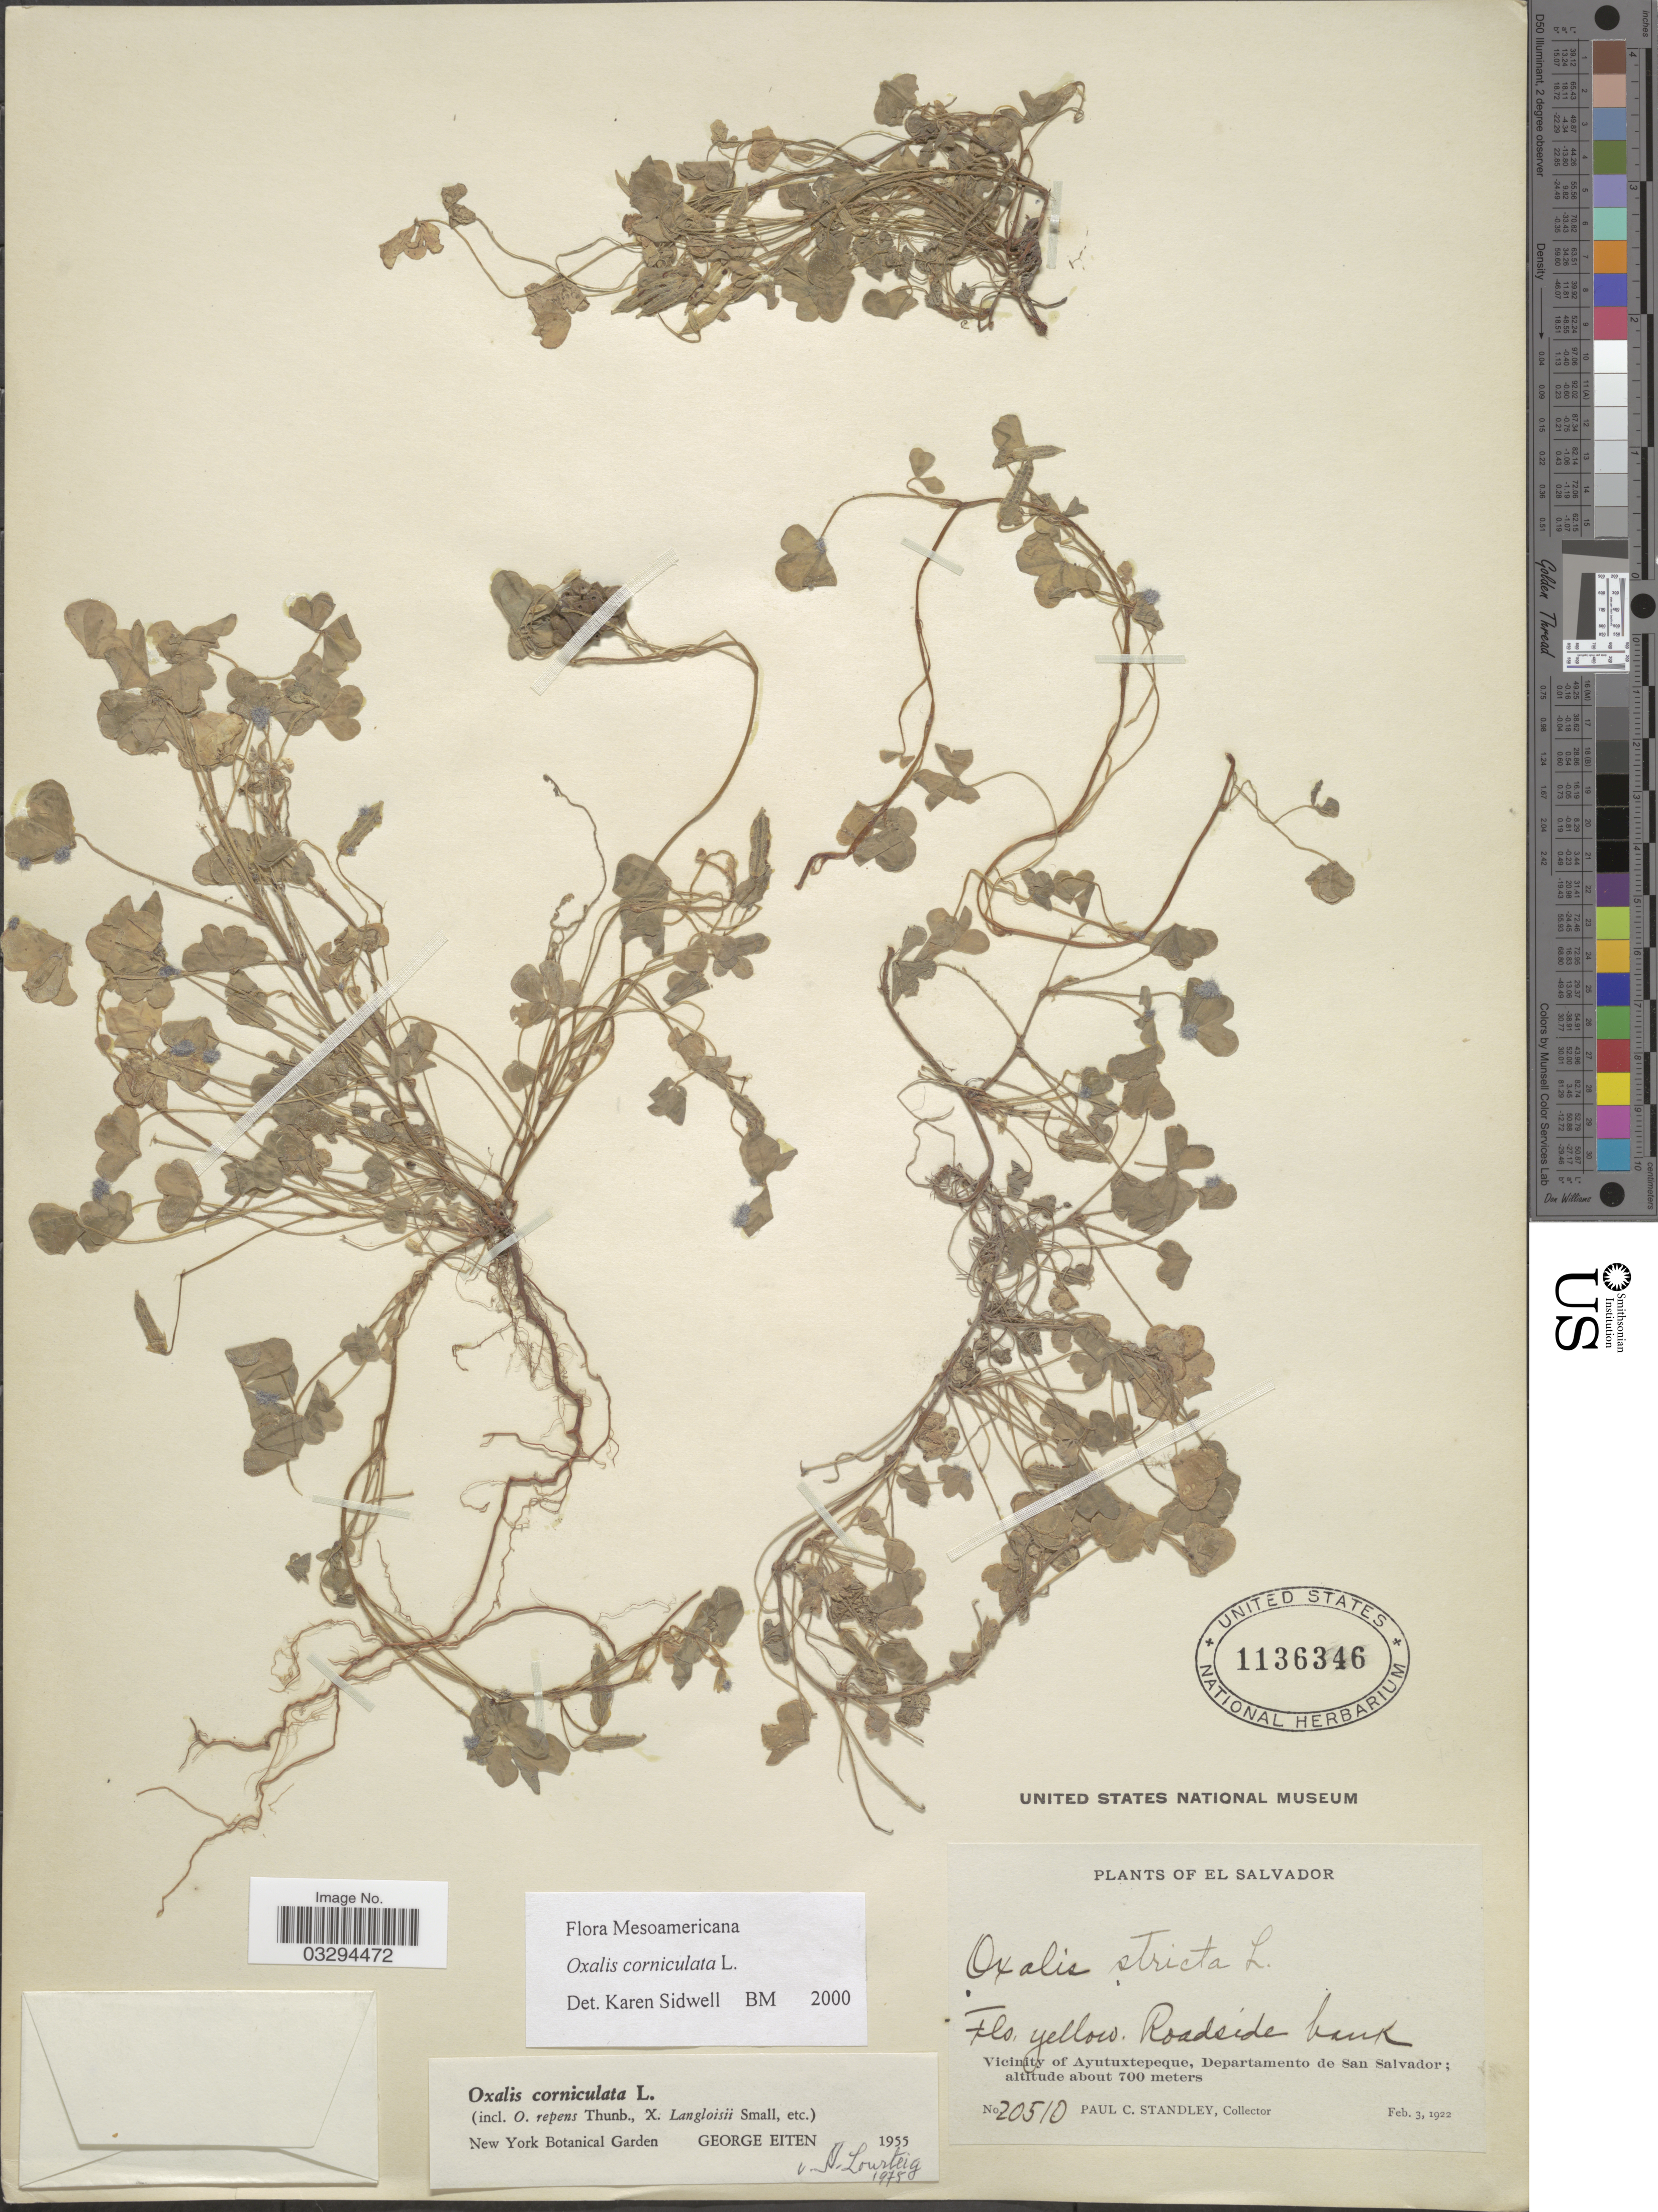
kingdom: Plantae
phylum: Tracheophyta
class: Magnoliopsida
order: Oxalidales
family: Oxalidaceae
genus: Oxalis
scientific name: Oxalis corniculata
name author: L.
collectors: P. C. Standley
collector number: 20510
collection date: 1922-02-03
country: El Salvador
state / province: San Salvador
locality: Vicinity of Ayutuxtepeque, Departamento de San Salvador.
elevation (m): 700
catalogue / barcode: US 1136346